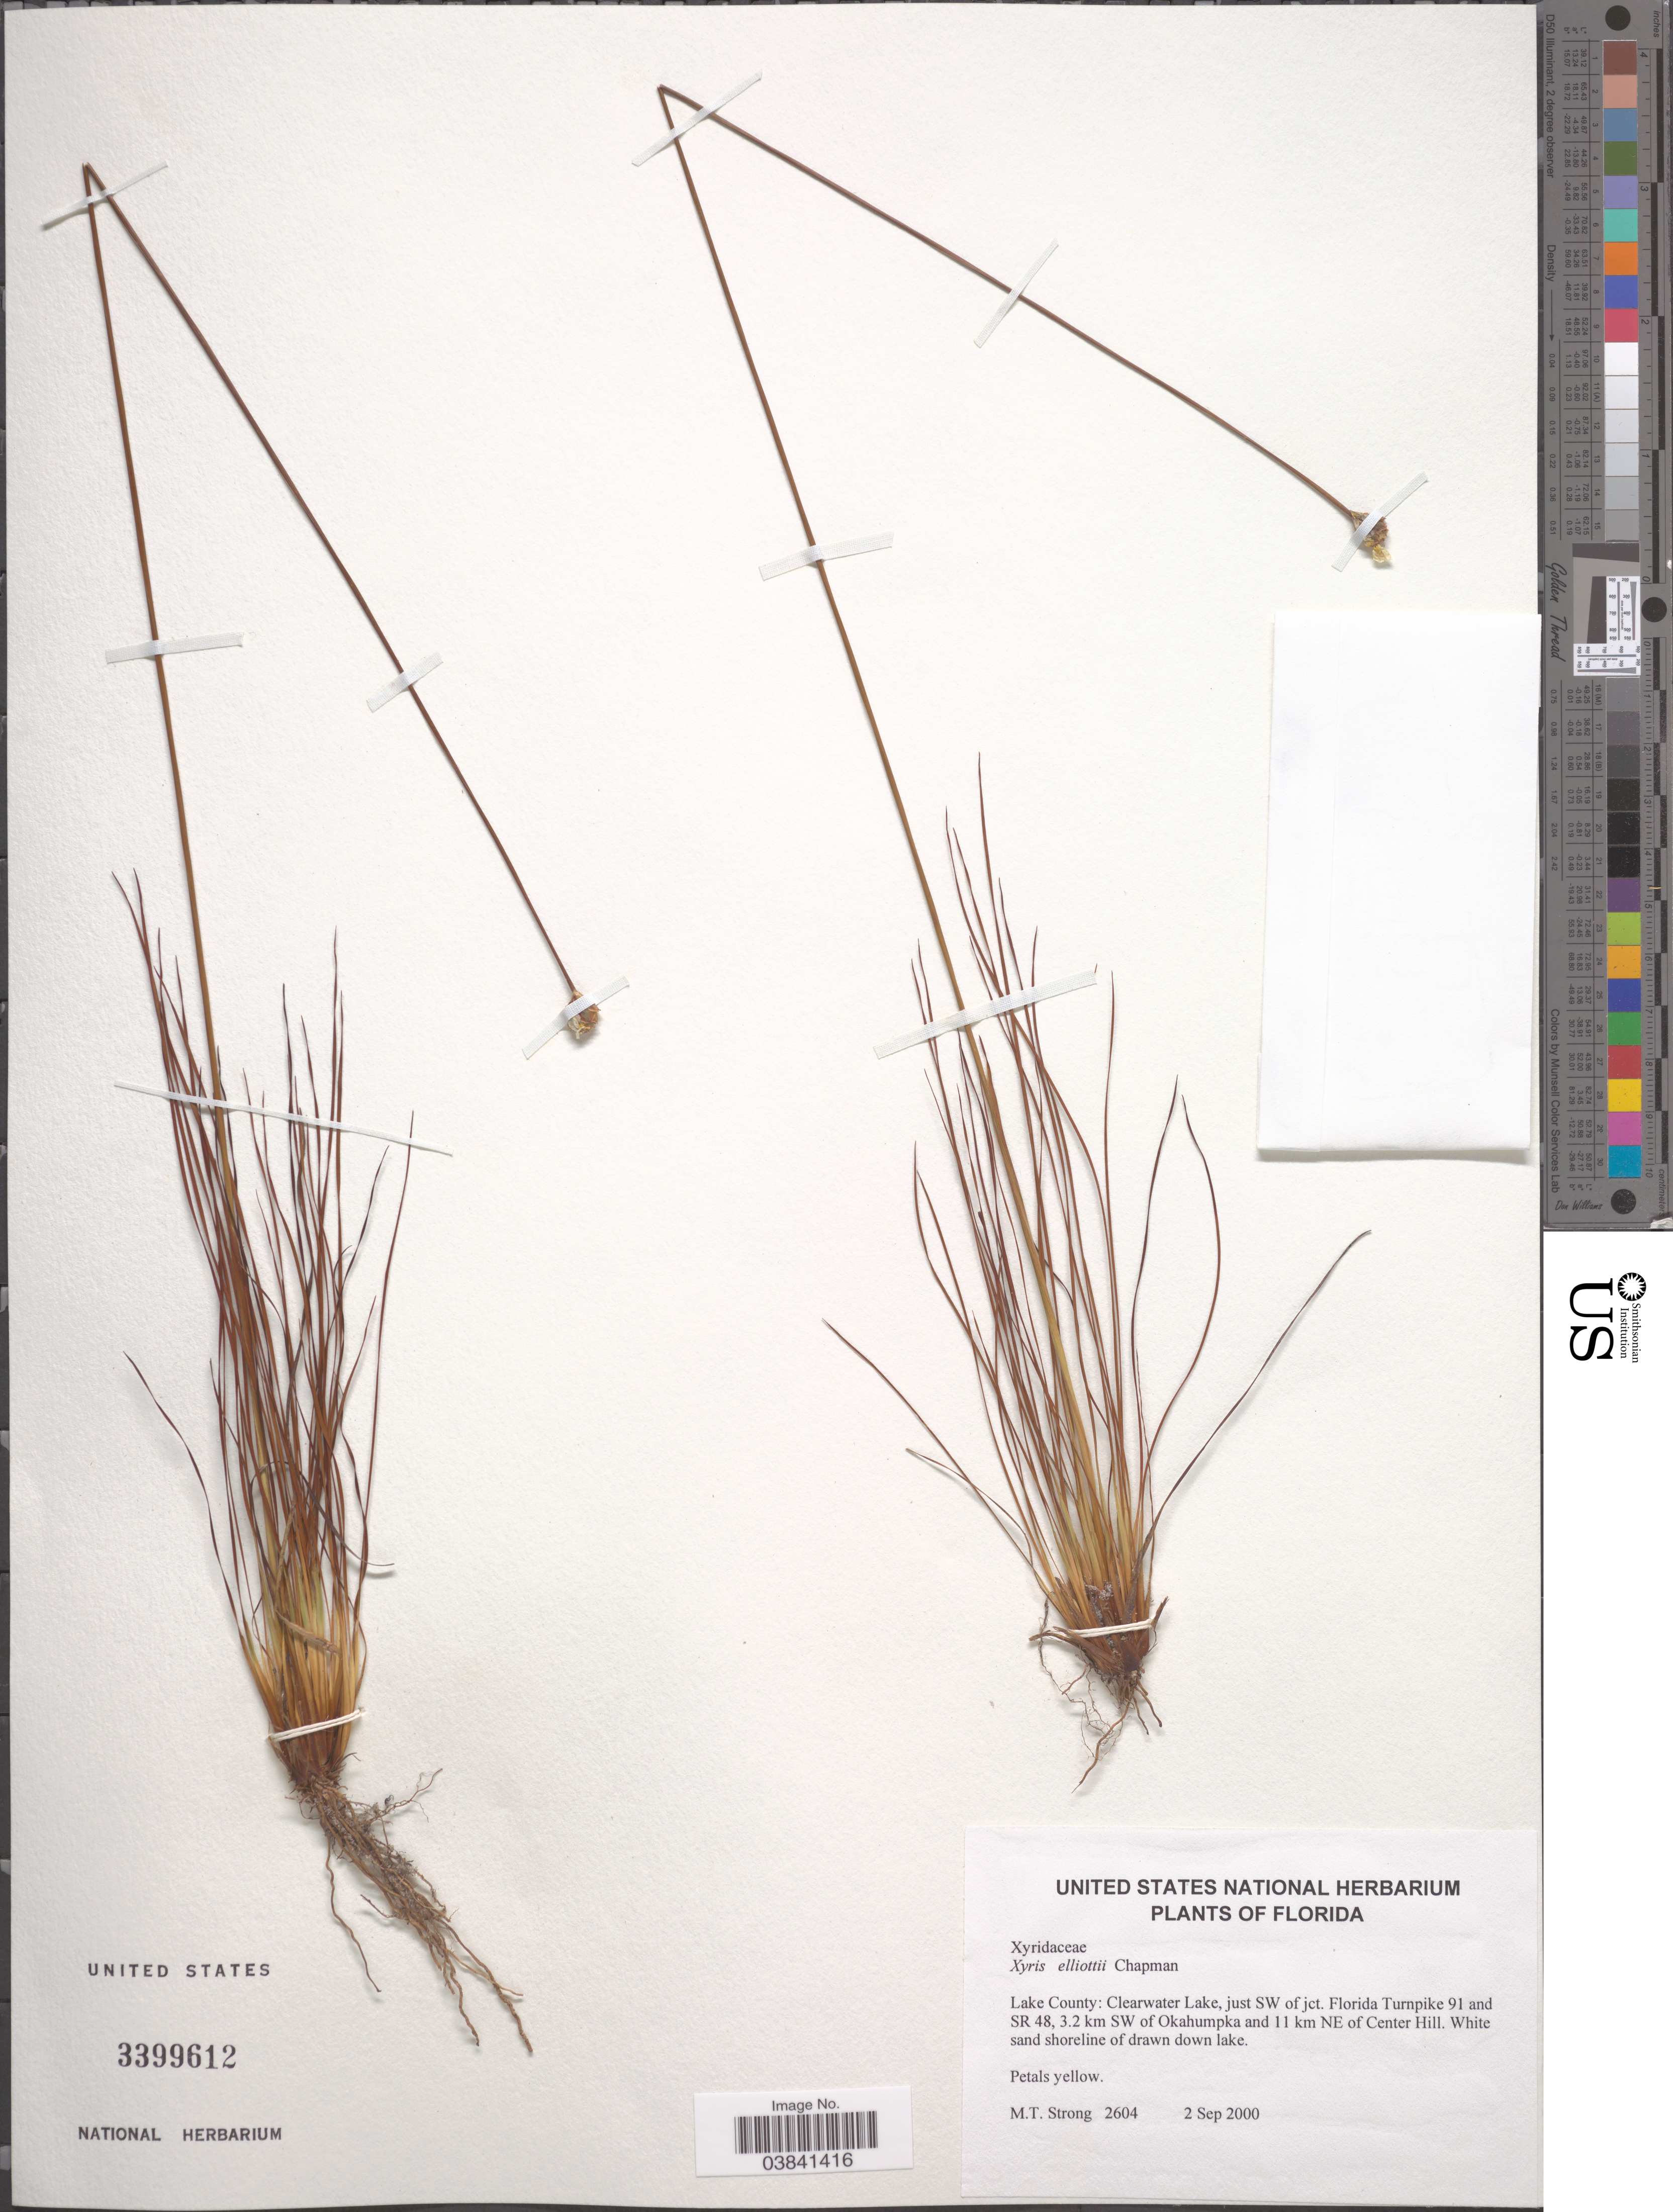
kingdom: Plantae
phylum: Tracheophyta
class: Liliopsida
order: Poales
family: Xyridaceae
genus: Xyris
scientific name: Xyris elliottii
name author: Chapm.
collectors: M. T. Strong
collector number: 2604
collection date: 2000-09-02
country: United States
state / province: Florida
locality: Lake County: Clearwater Lake, just SW of jct. Florida Turnpike 91 and SR 48, 3.2 km SW of Okahumpka and 11 km NE of Center Hill.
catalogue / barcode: US 3399612